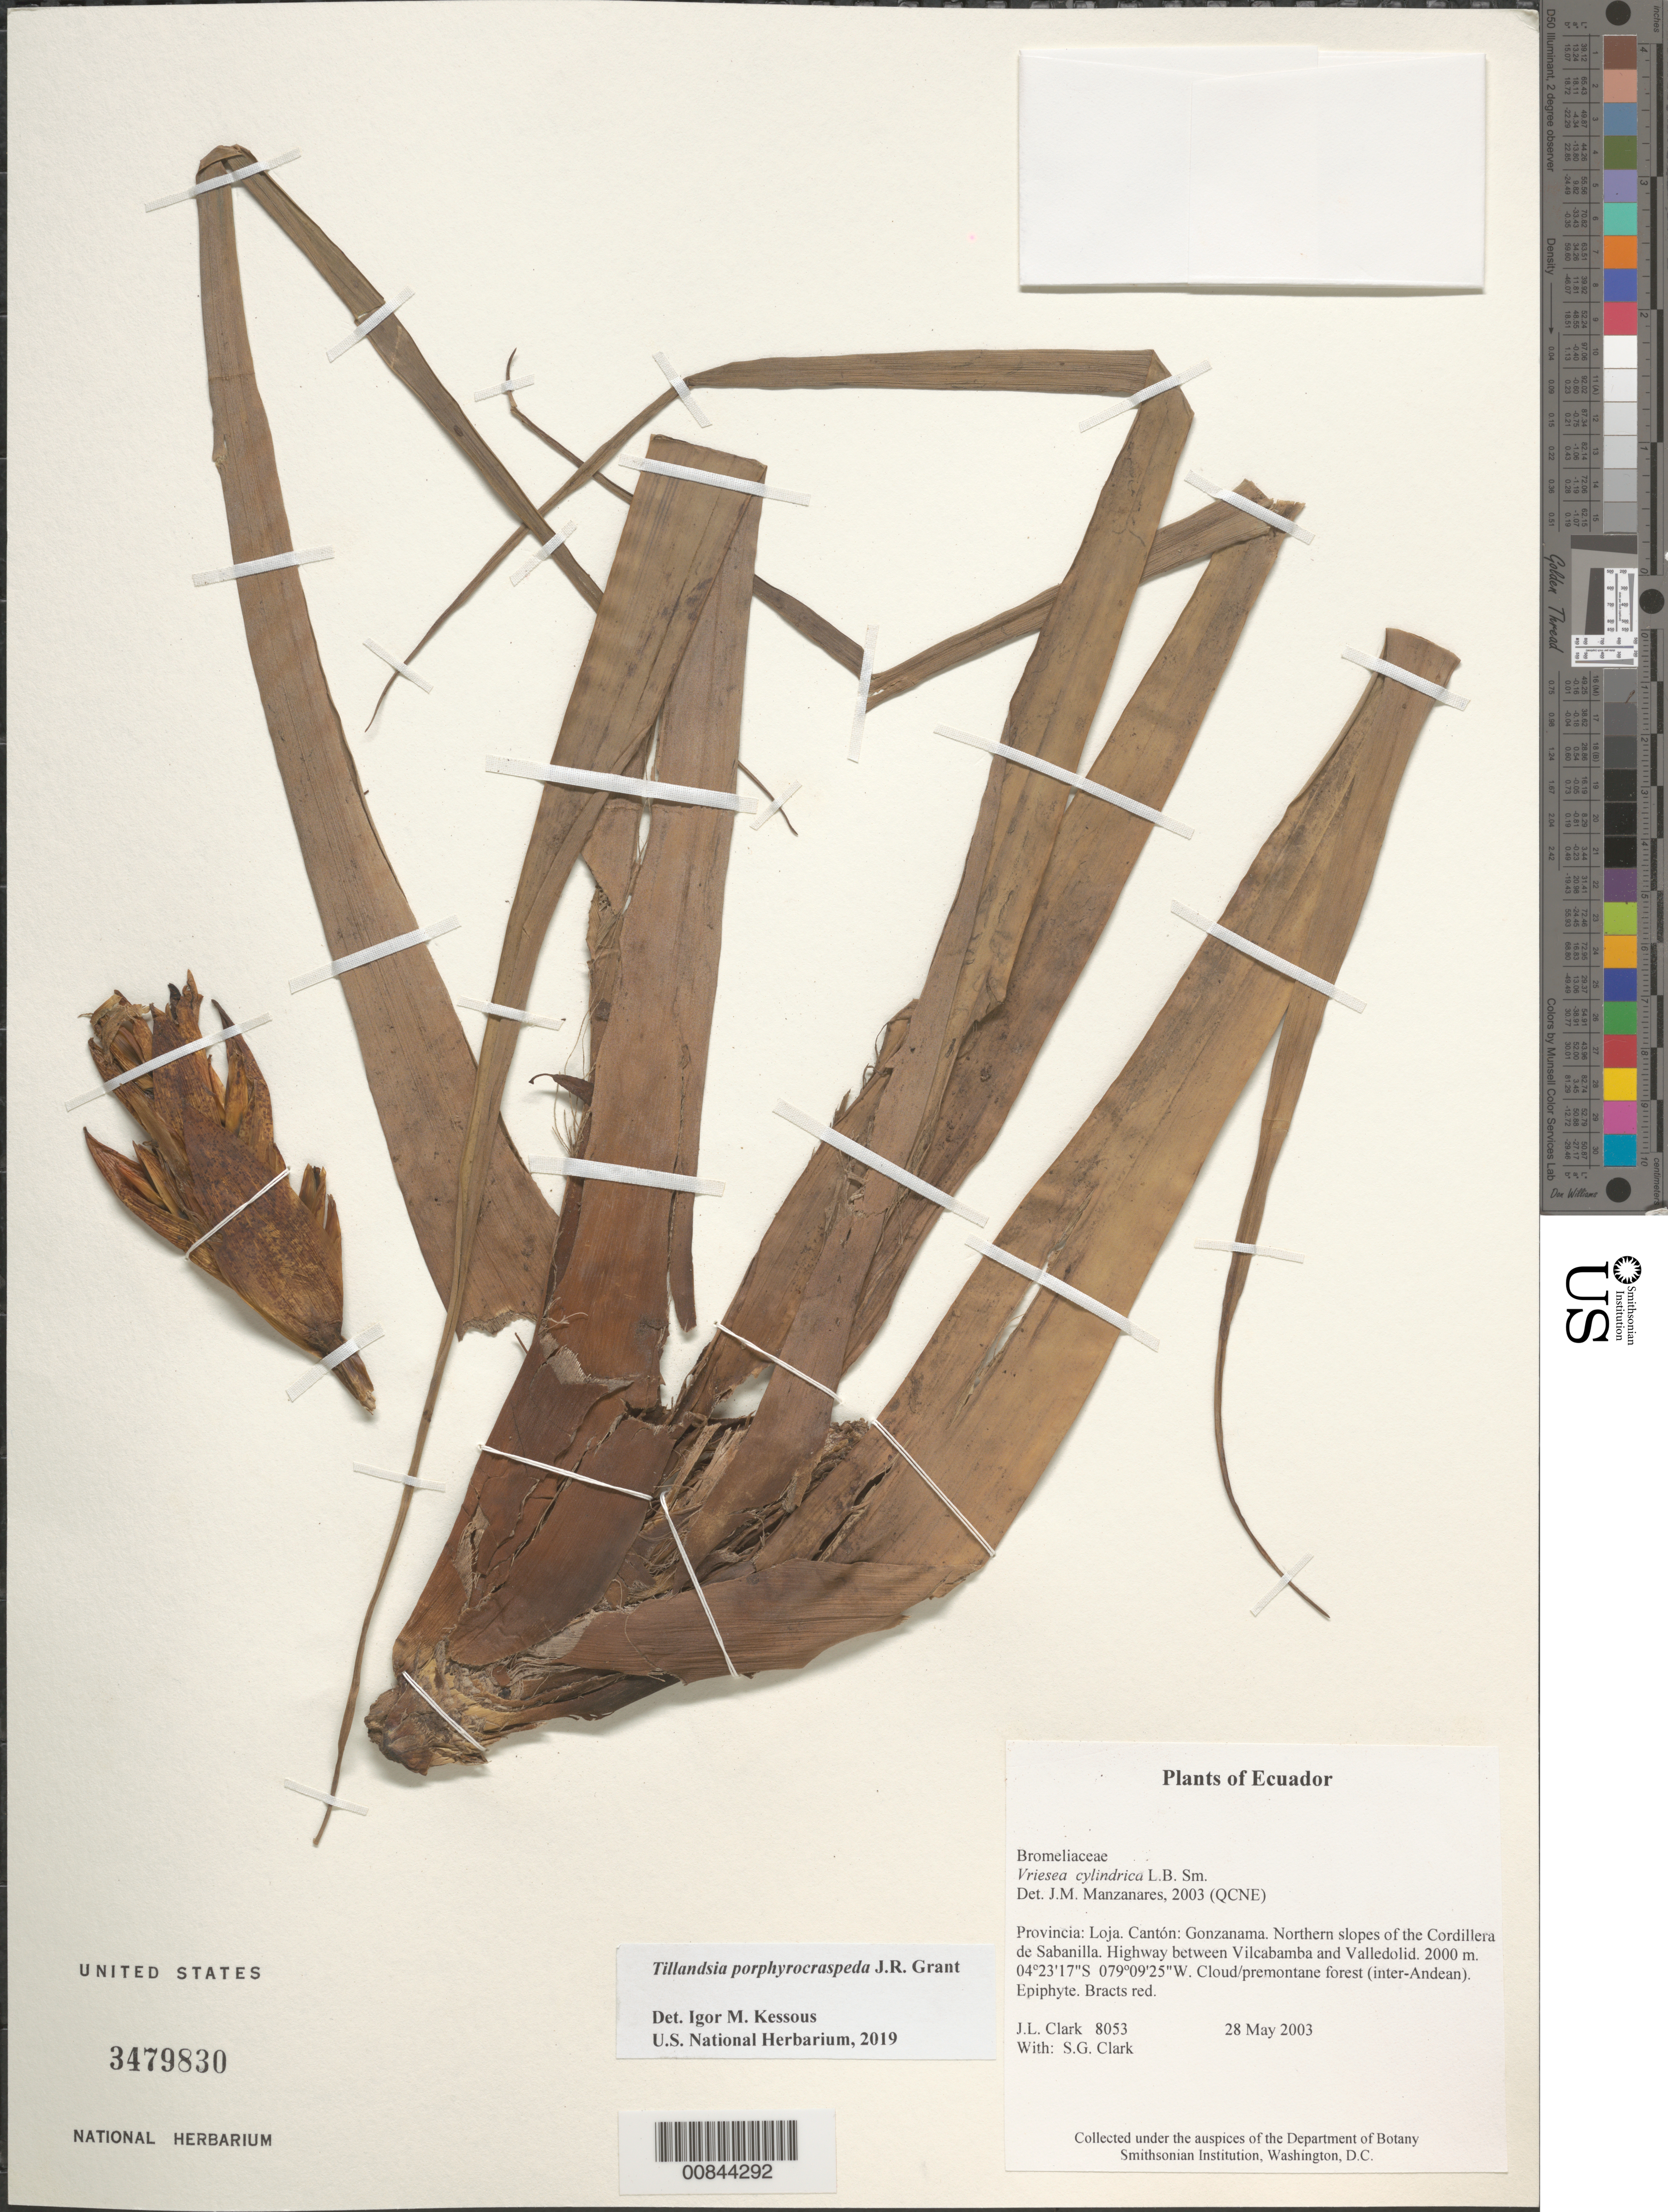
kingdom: Plantae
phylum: Tracheophyta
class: Liliopsida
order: Poales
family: Bromeliaceae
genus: Vriesea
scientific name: Vriesea cylindrica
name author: L.B. Sm.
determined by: Manzanares, J. M.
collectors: J. L. Clark & S. G. Clark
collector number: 08053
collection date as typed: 28 May 2003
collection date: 2003-05-28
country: Ecuador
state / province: Loja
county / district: Gonzanama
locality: Northern slopes of the Cordillera de Sabanilla. Highway between Vilcabamba and Valledolid.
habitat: Cloud/premontane forest (inter-Andean)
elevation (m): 2000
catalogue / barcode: US 3479830